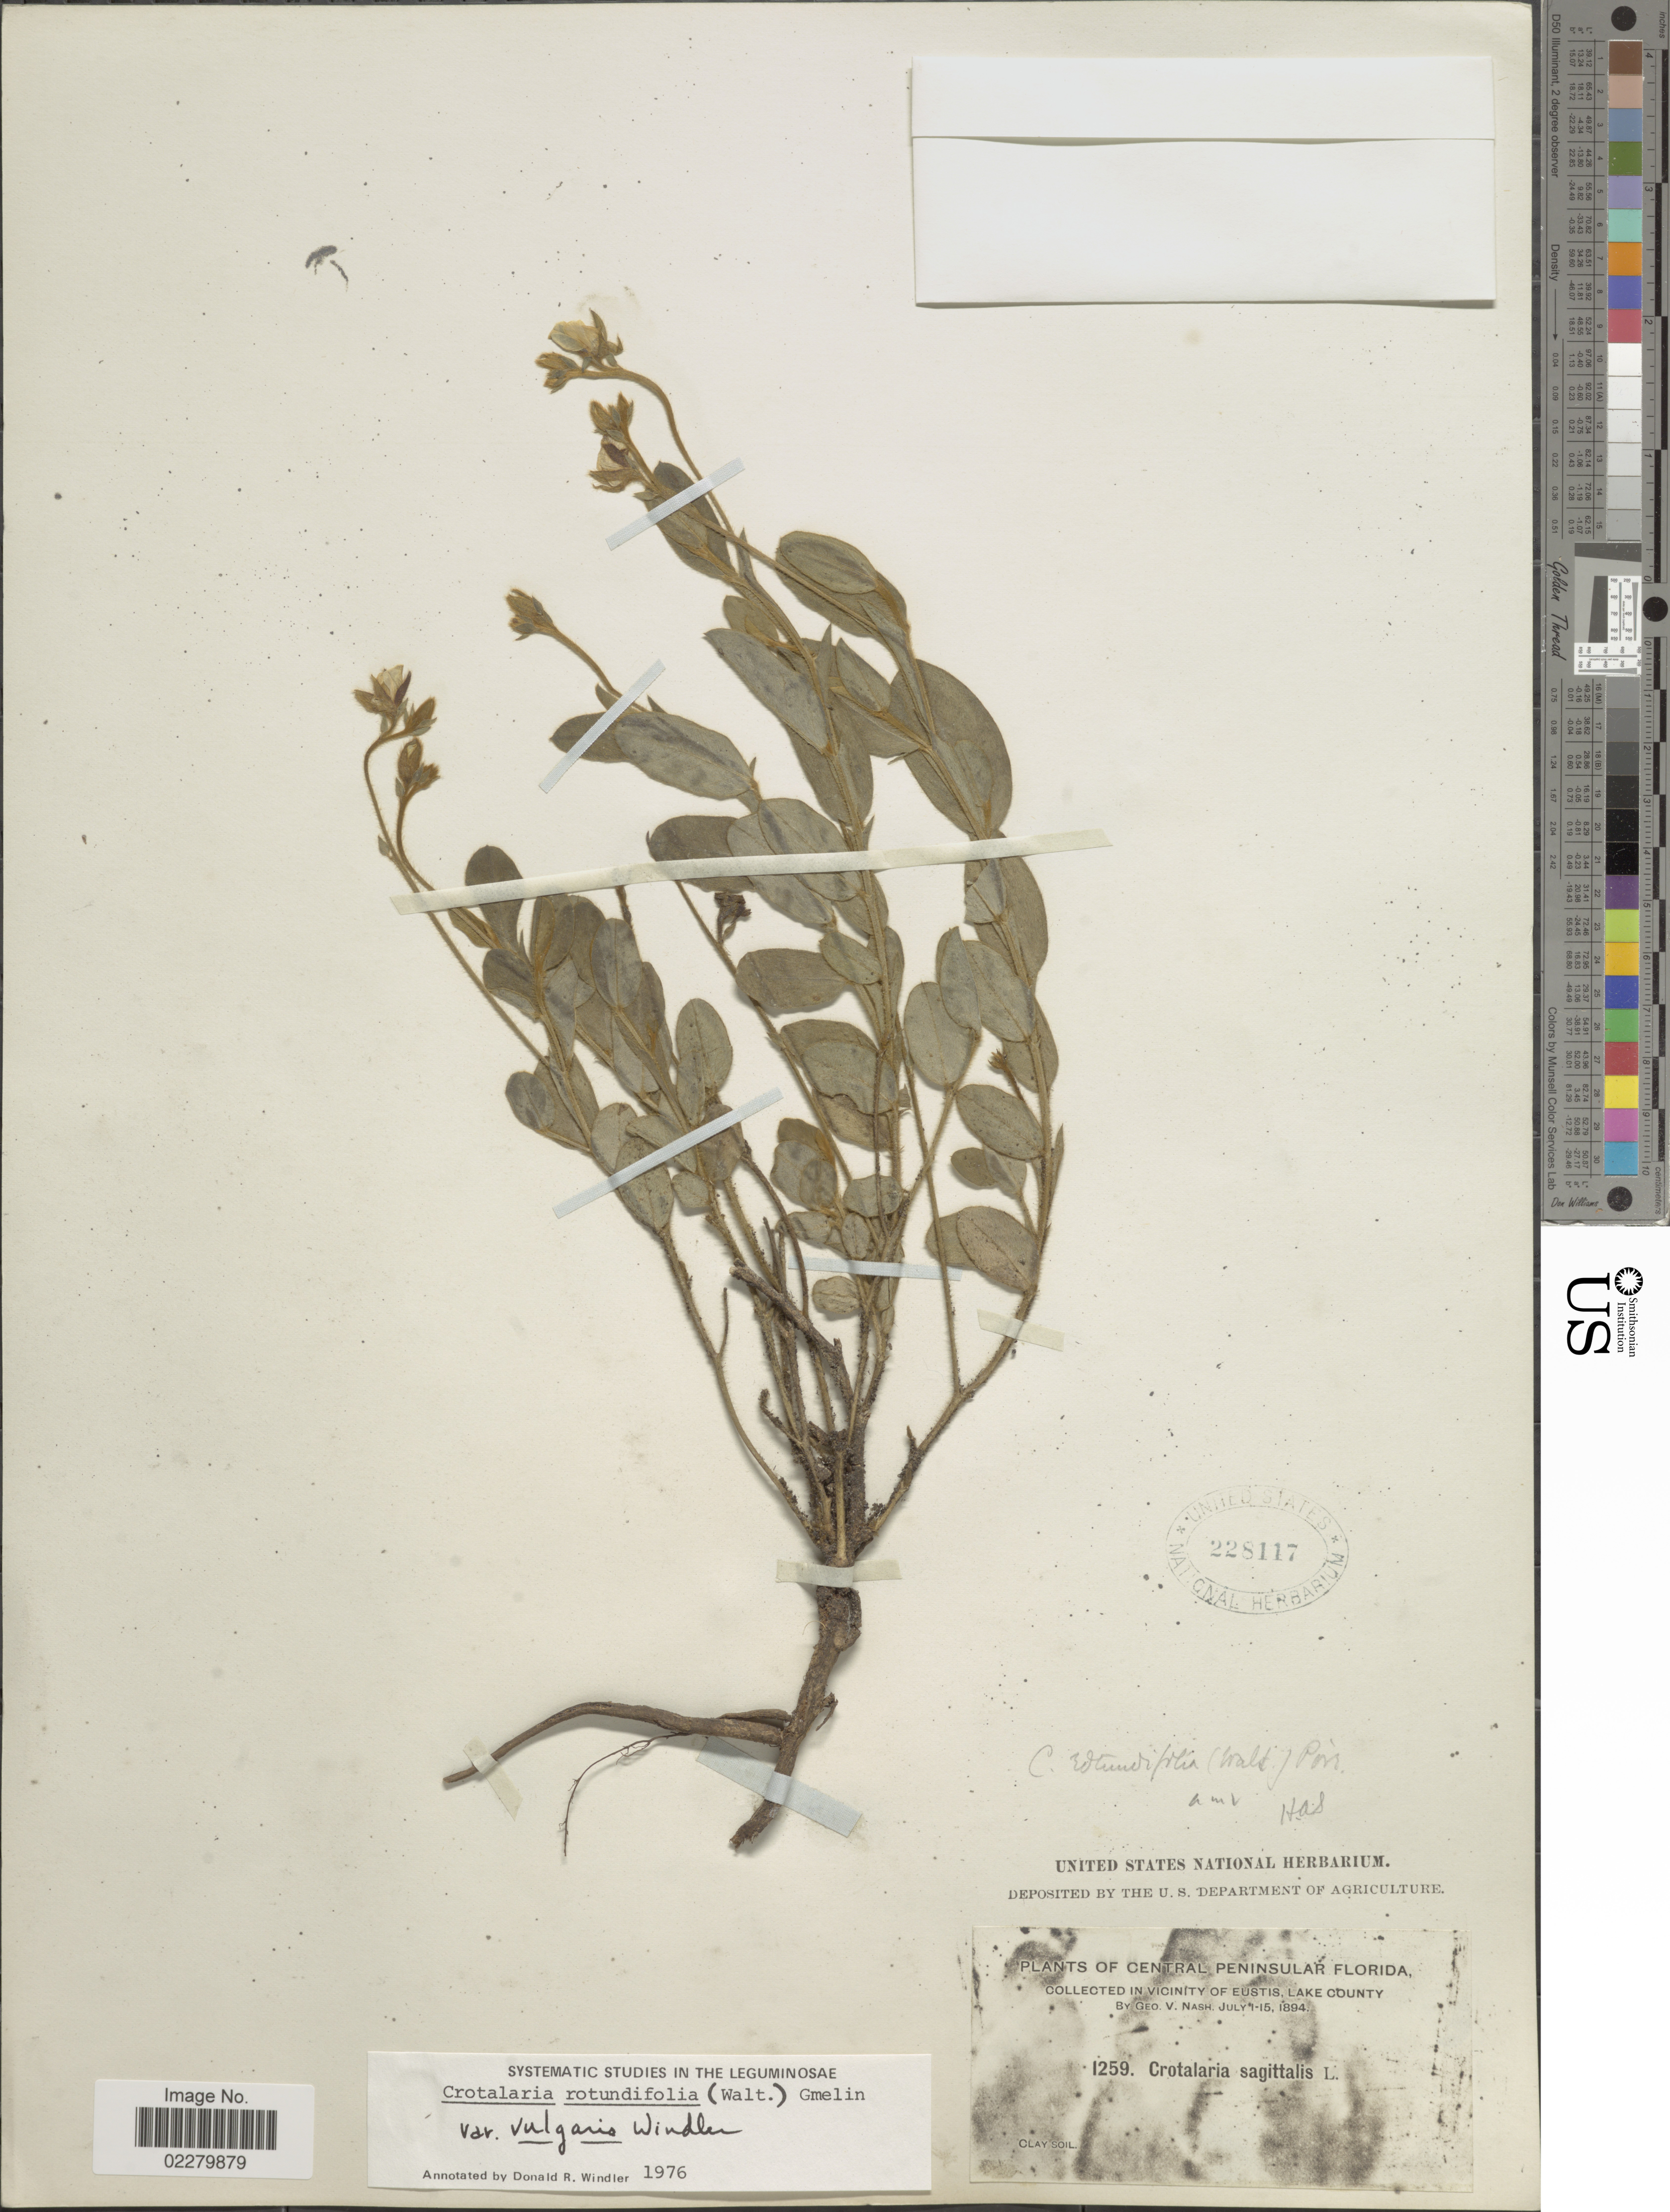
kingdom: Plantae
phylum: Tracheophyta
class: Magnoliopsida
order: Fabales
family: Fabaceae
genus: Crotalaria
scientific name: Crotalaria rotundifolia var. vulgaris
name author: Windler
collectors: G. V. Nash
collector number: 1259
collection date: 1894-07-01/1894-07-15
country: United States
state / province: Florida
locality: Central Peninsular Florida. In Vicinity of Eustis, Lake County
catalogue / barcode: US 228117